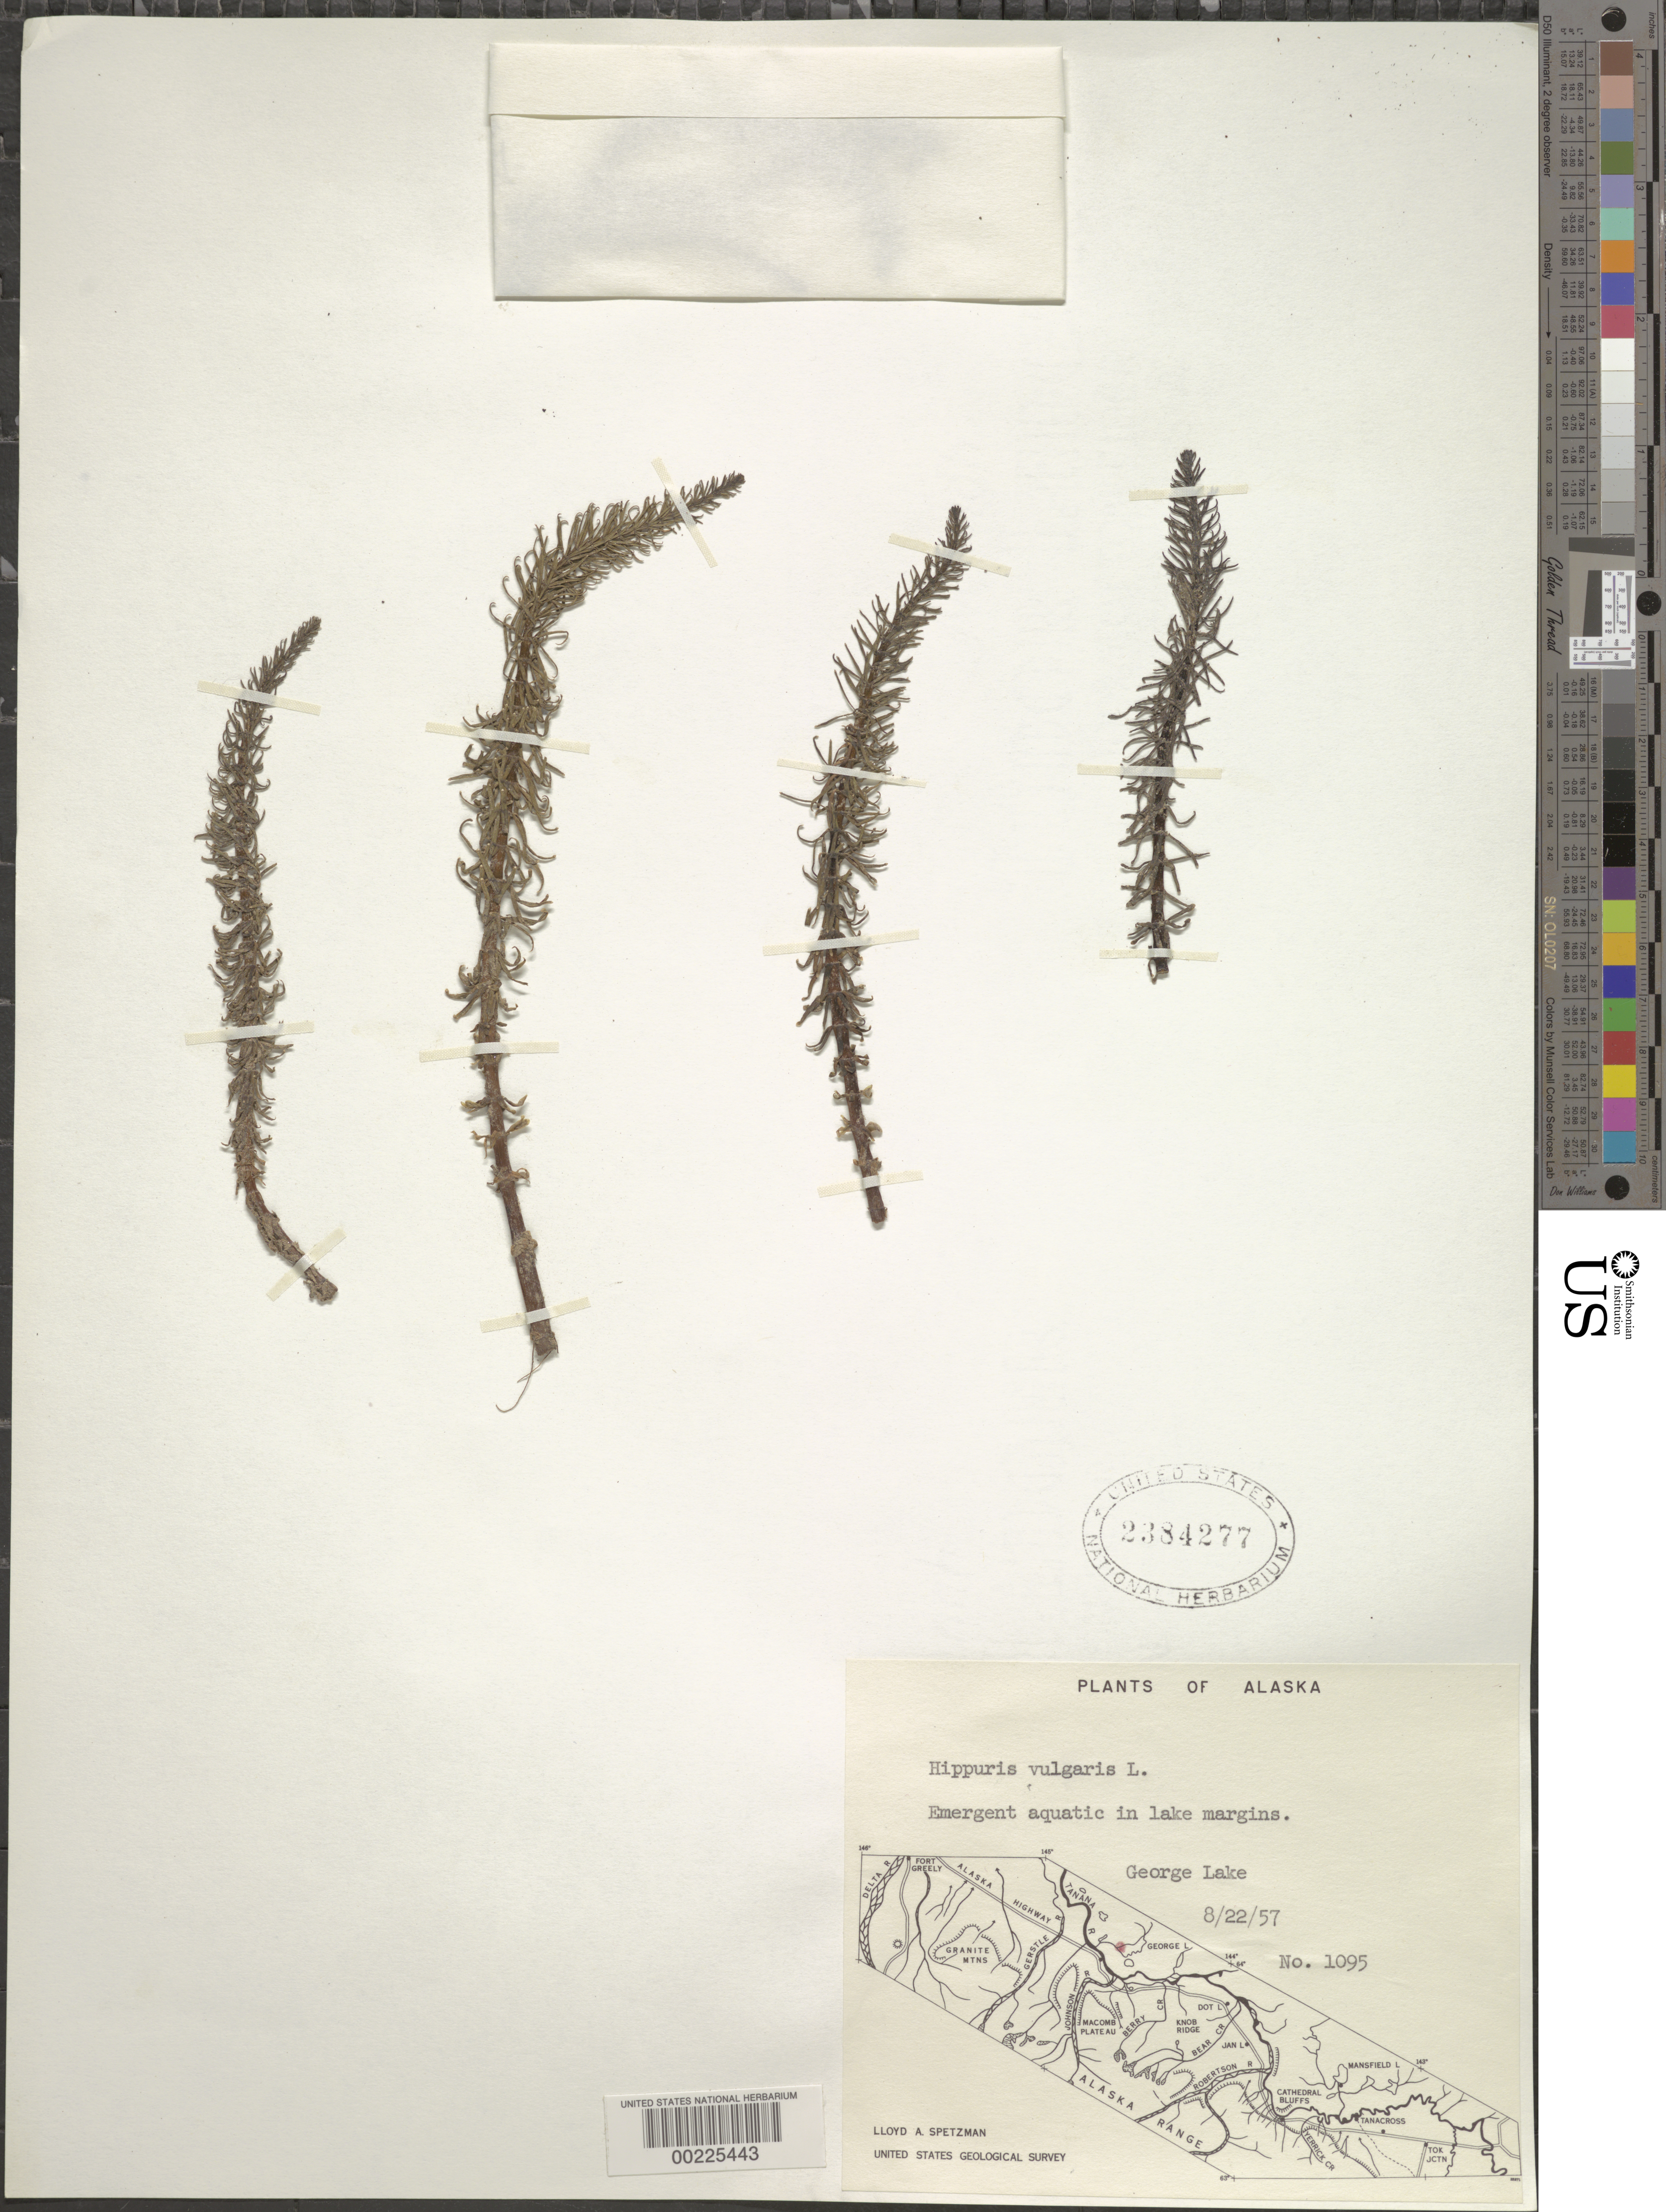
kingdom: Plantae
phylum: Tracheophyta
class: Magnoliopsida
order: Lamiales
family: Plantaginaceae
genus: Hippuris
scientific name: Hippuris vulgaris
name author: L.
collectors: L. Spetzman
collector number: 1095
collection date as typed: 22 Aug 1957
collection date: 1957-08-22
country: United States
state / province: Alaska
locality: George lake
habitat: Emergent aquatic in lake margins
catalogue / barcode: US 2384277